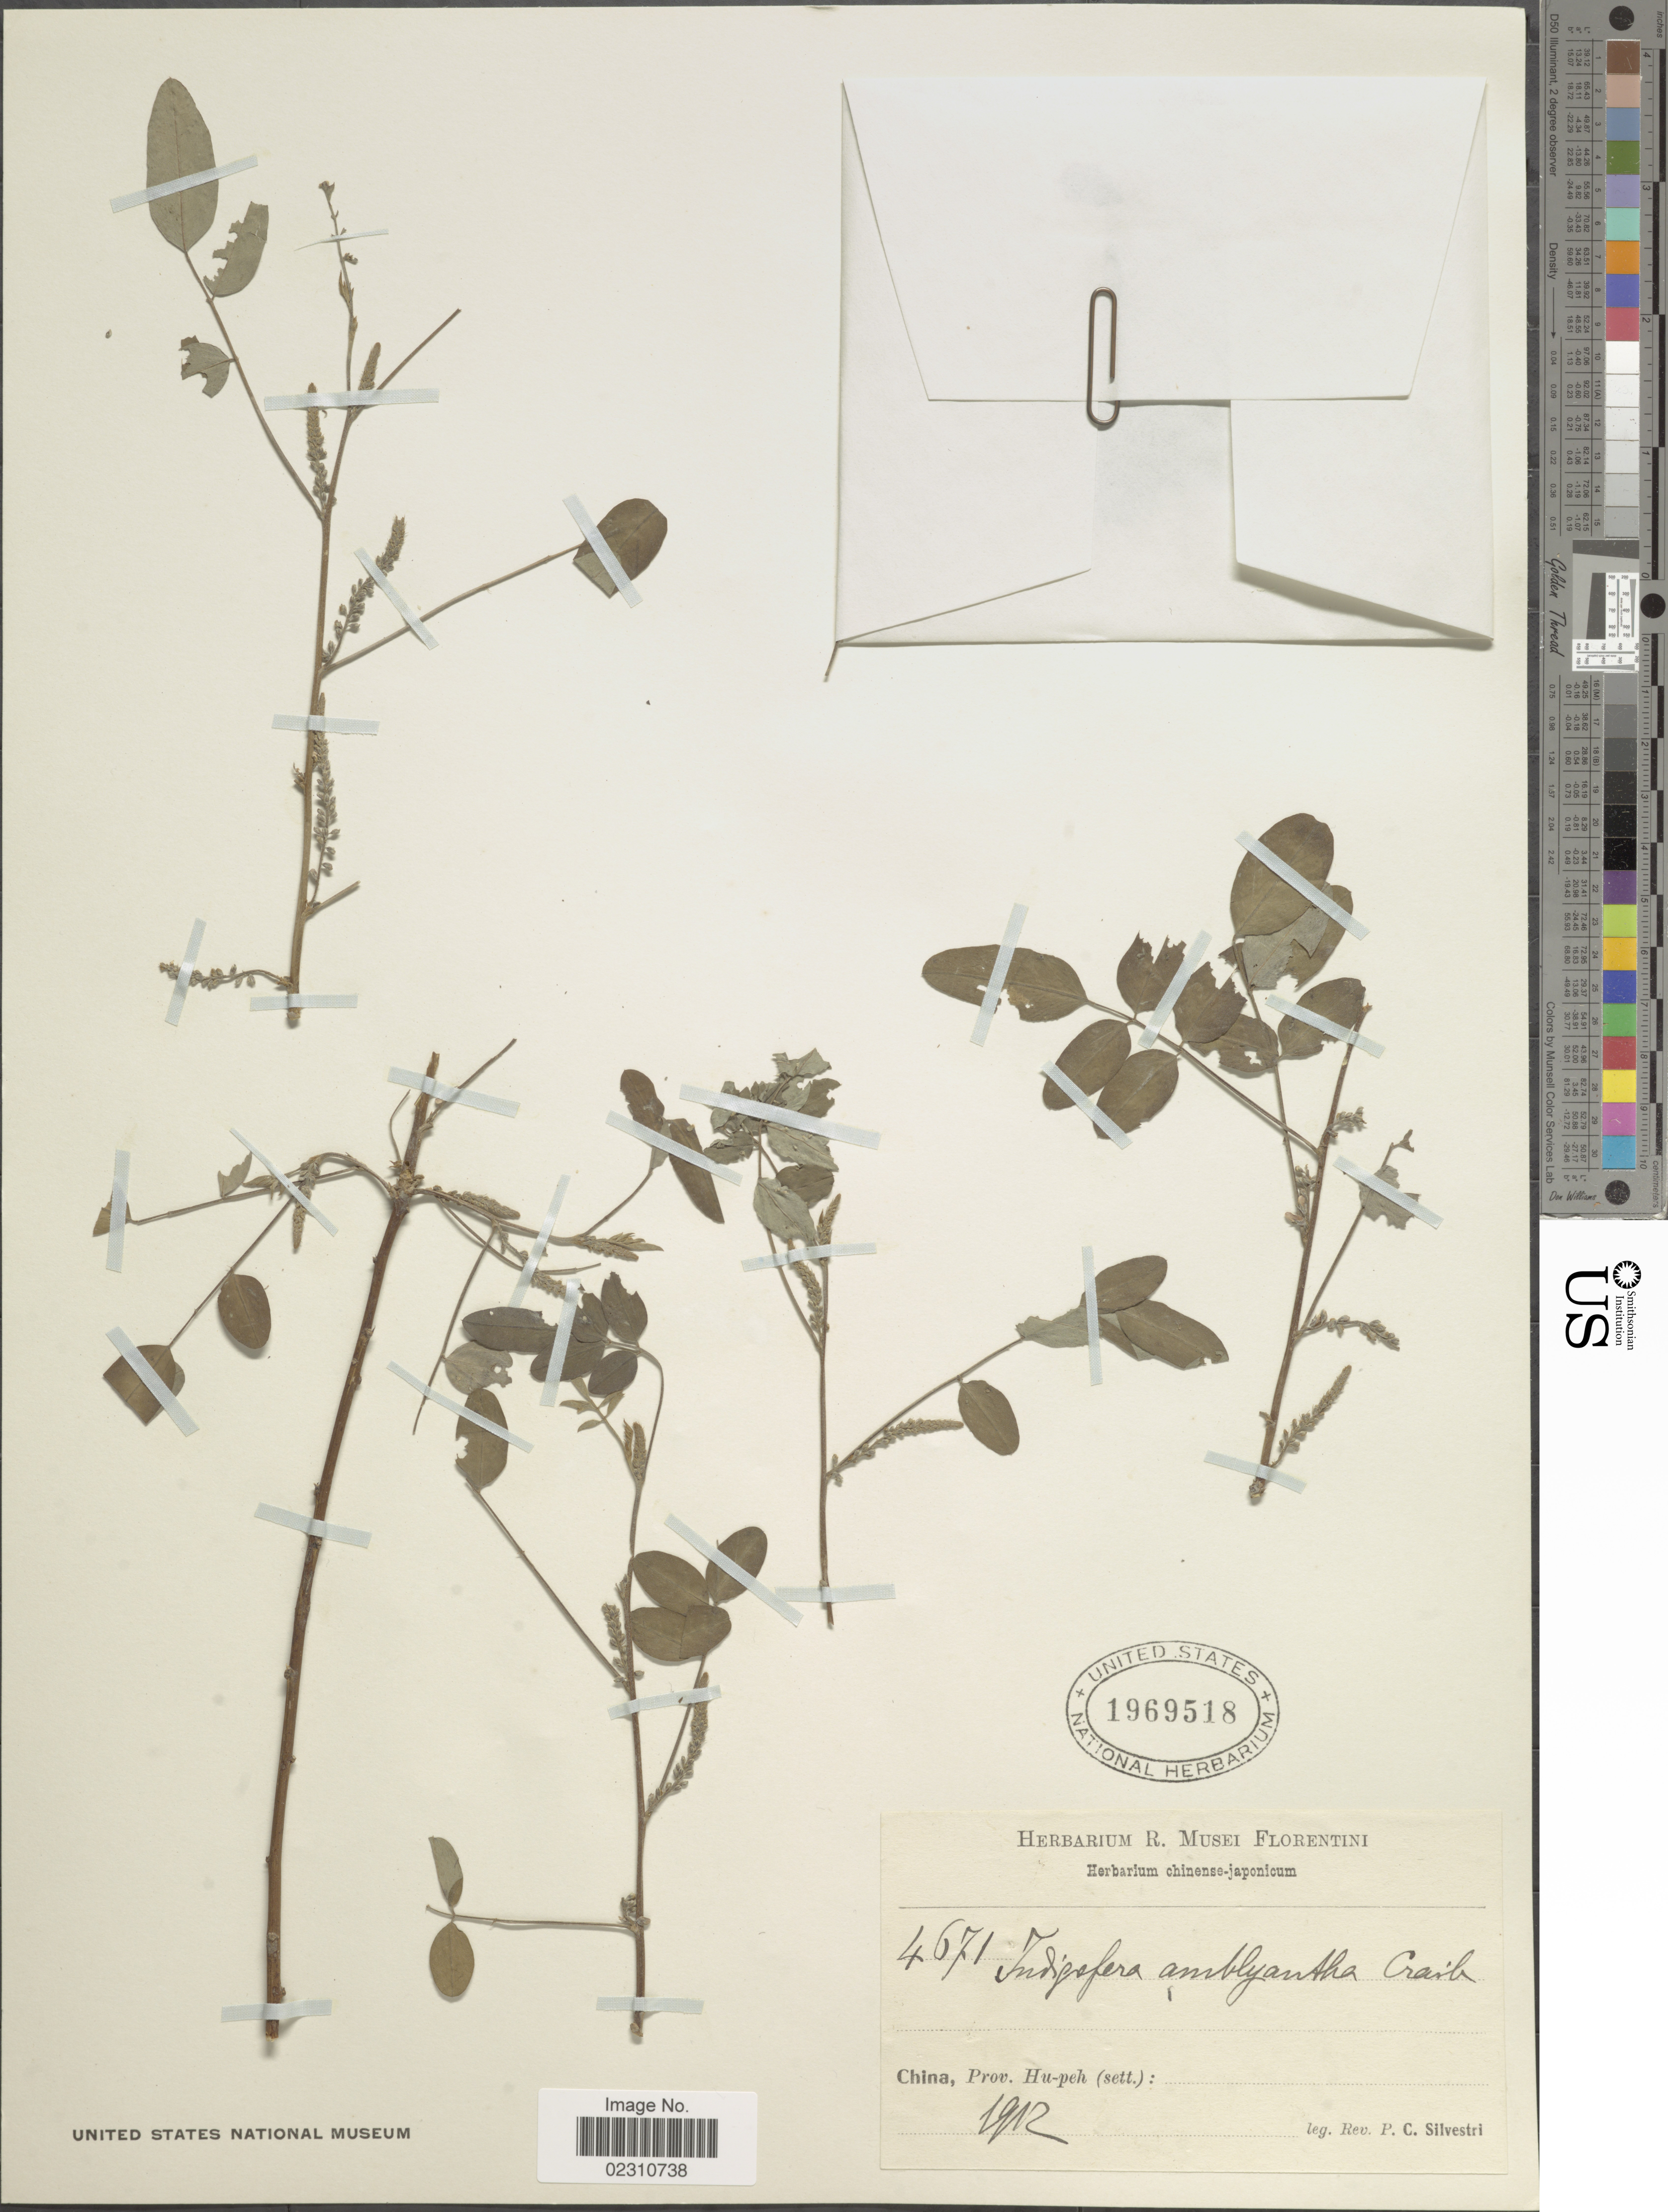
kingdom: Plantae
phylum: Tracheophyta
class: Magnoliopsida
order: Fabales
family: Fabaceae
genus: Indigofera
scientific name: Indigofera amblyantha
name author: Craib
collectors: P. Silvestri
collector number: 4671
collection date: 1912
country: China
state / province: Hubei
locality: China, Prov. Hu-peh (sett).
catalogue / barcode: US 1969518